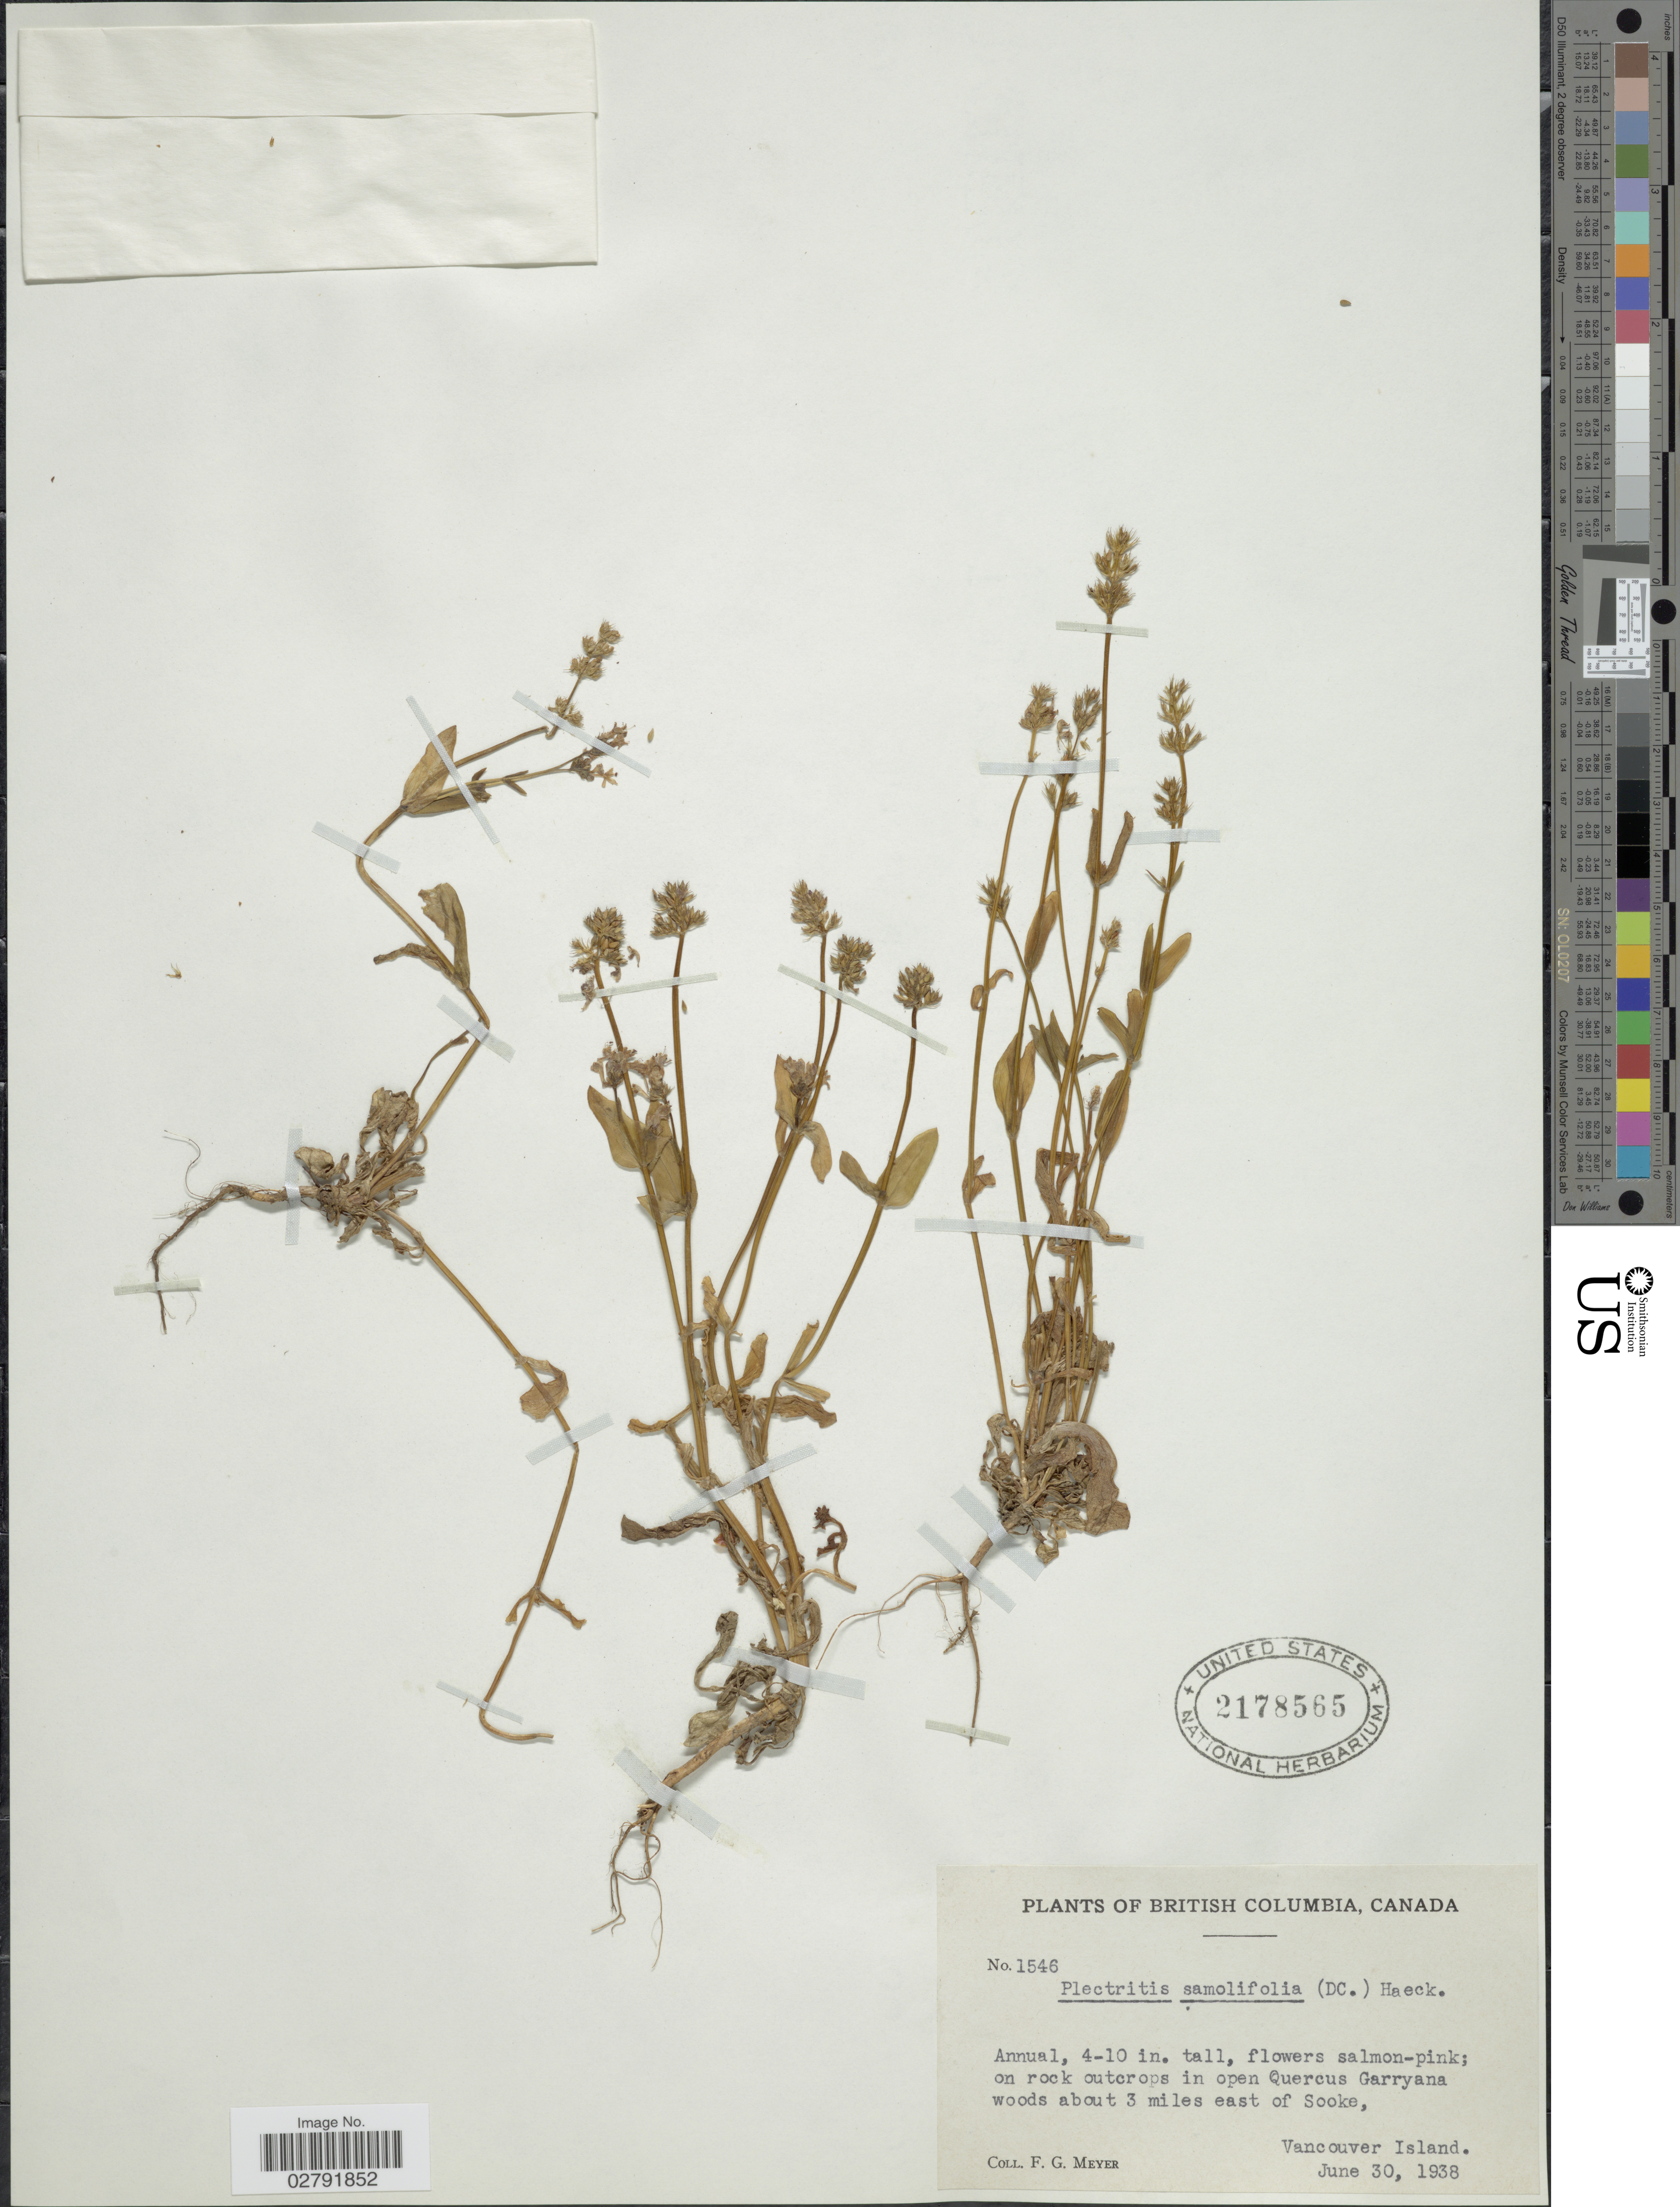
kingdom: Plantae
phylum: Tracheophyta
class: Magnoliopsida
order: Dipsacales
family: Caprifoliaceae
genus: Plectritis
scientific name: Plectritis samolifolia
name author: (DC.) Höck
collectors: F. G. Meyer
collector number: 1546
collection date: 1938-06-30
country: Canada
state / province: British Columbia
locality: On rock outcrops in open Quercus Garryana woods about 3 miles east of Sooke, Vancouver Island.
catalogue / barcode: US 2178565